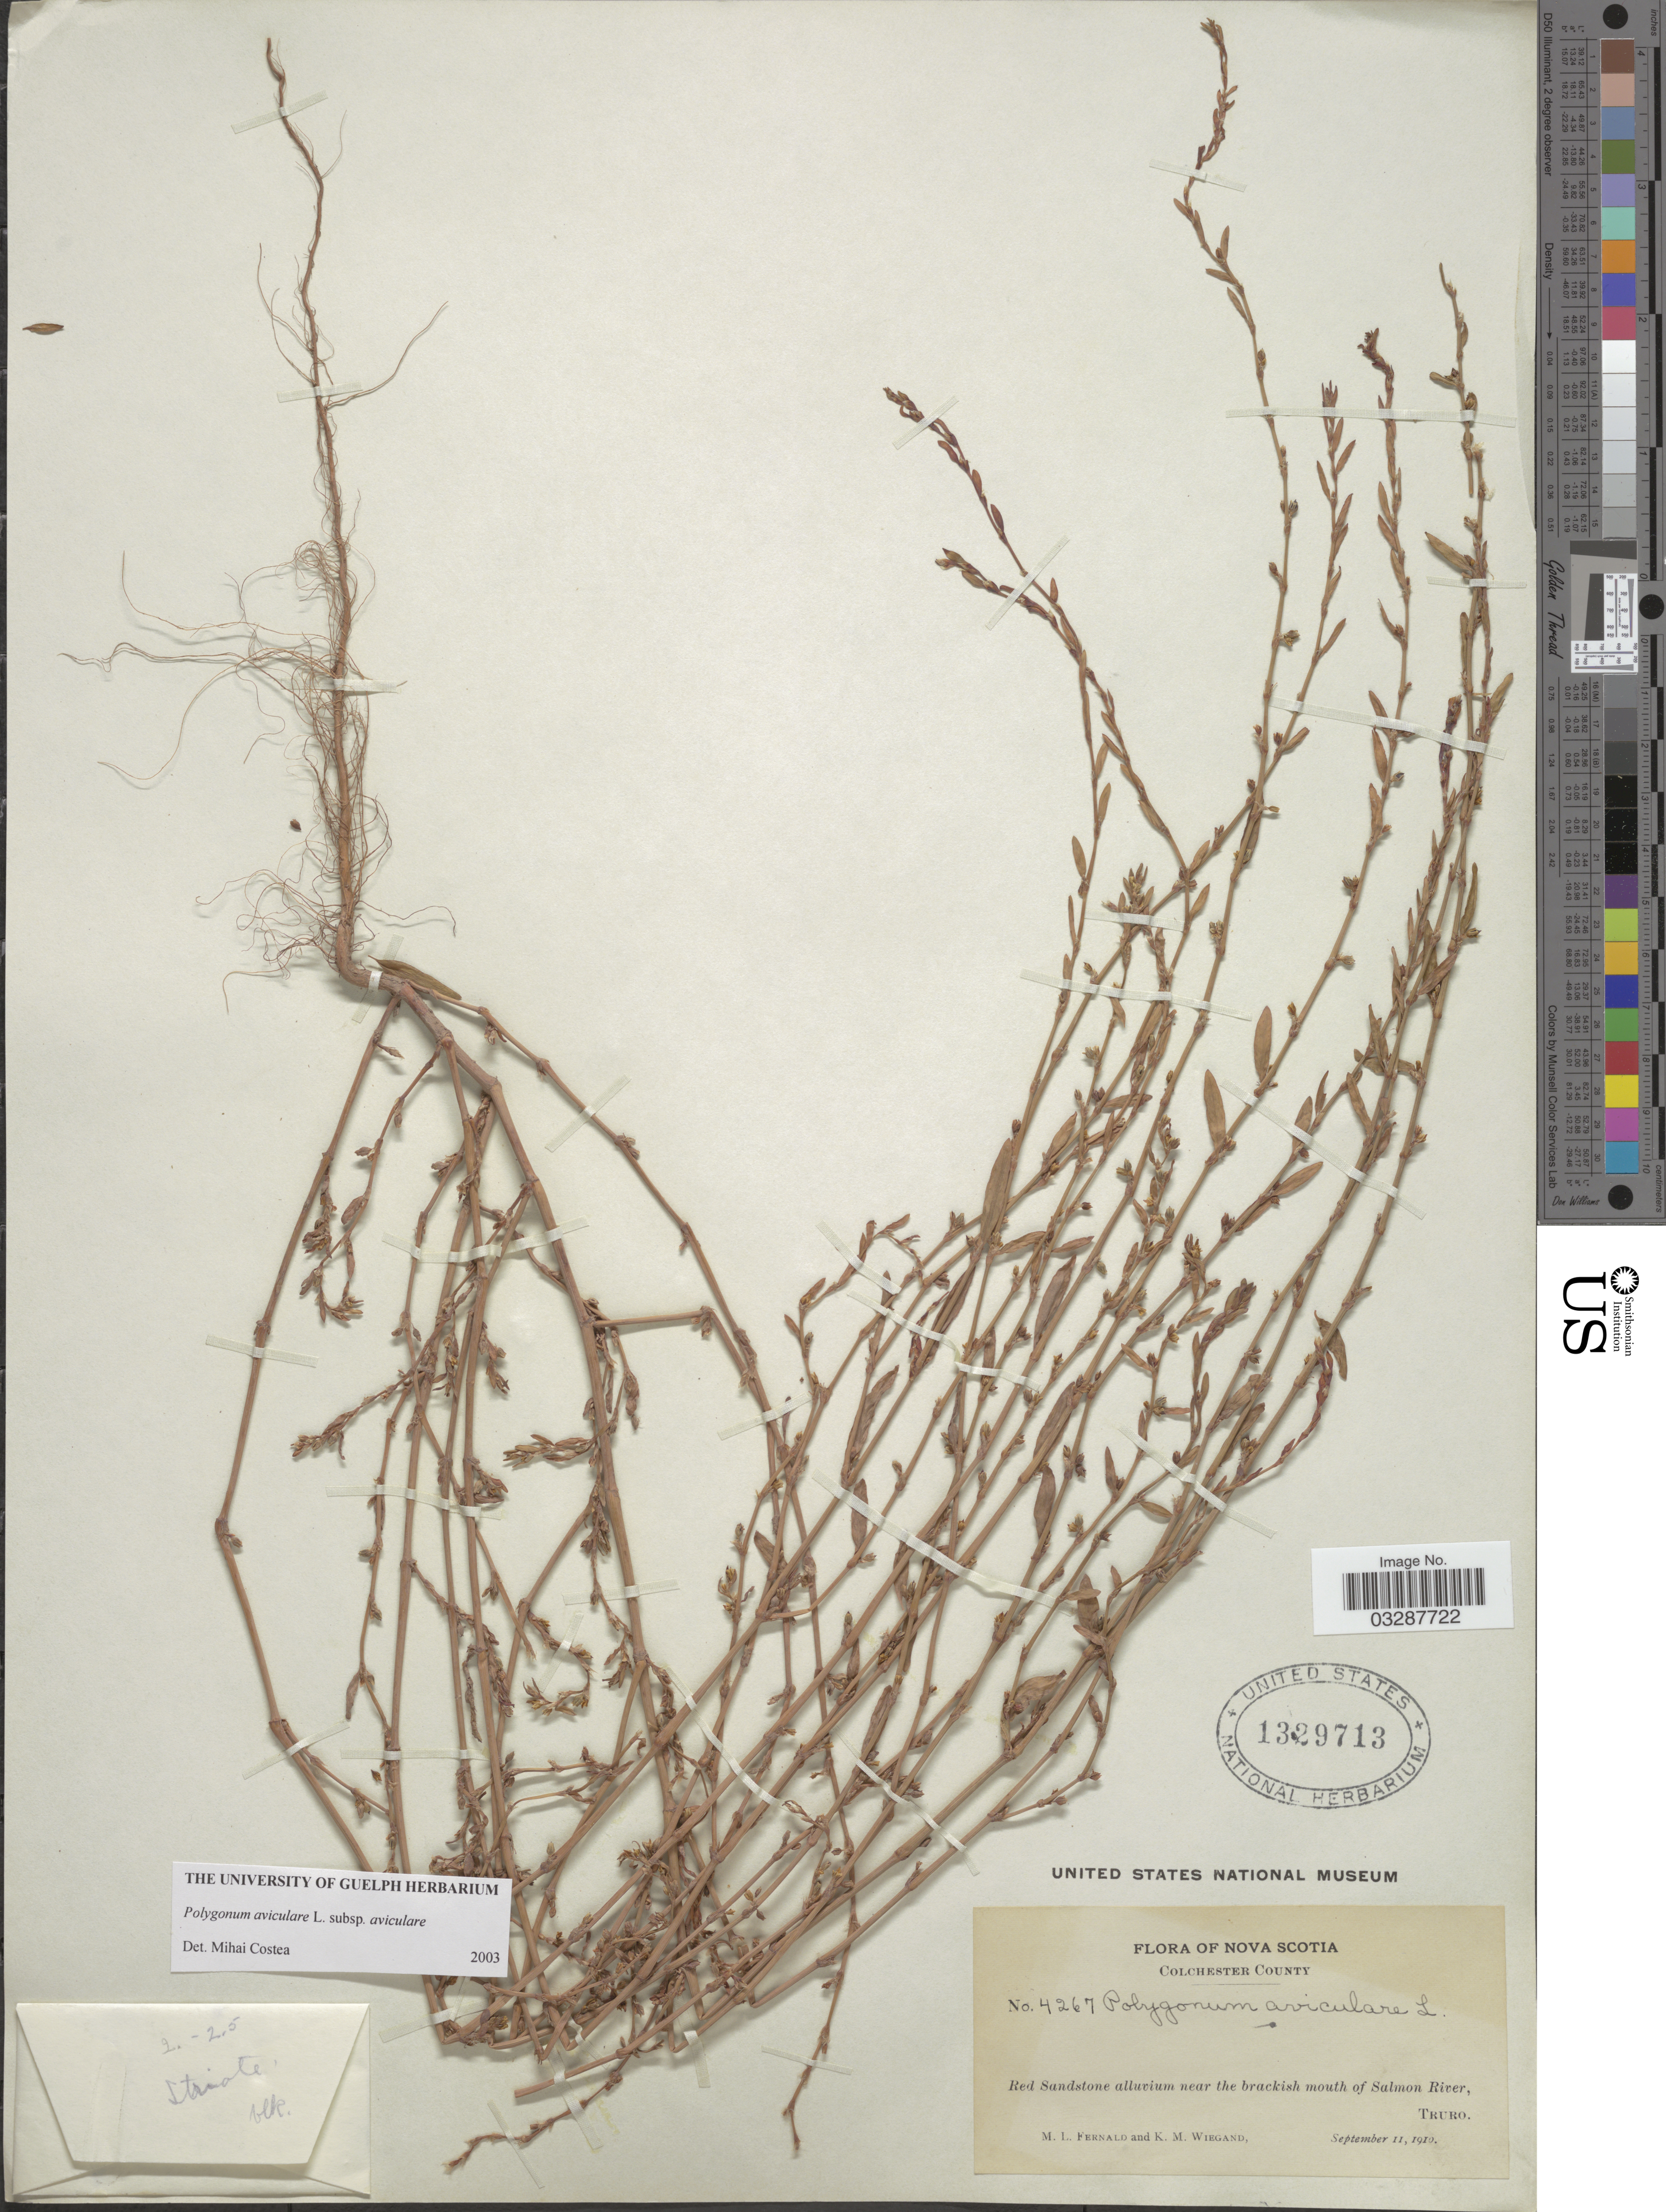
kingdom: Plantae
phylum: Tracheophyta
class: Magnoliopsida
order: Caryophyllales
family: Polygonaceae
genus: Polygonum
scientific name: Polygonum aviculare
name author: L.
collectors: M. L. Fernald & K. M. Wiegand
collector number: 4267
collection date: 1910-09-11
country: Canada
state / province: Nova Scotia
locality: Colchester County. Red Sandstone alluvium near the brackish mouth of Salmon River, Truro.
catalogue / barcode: US 1329713